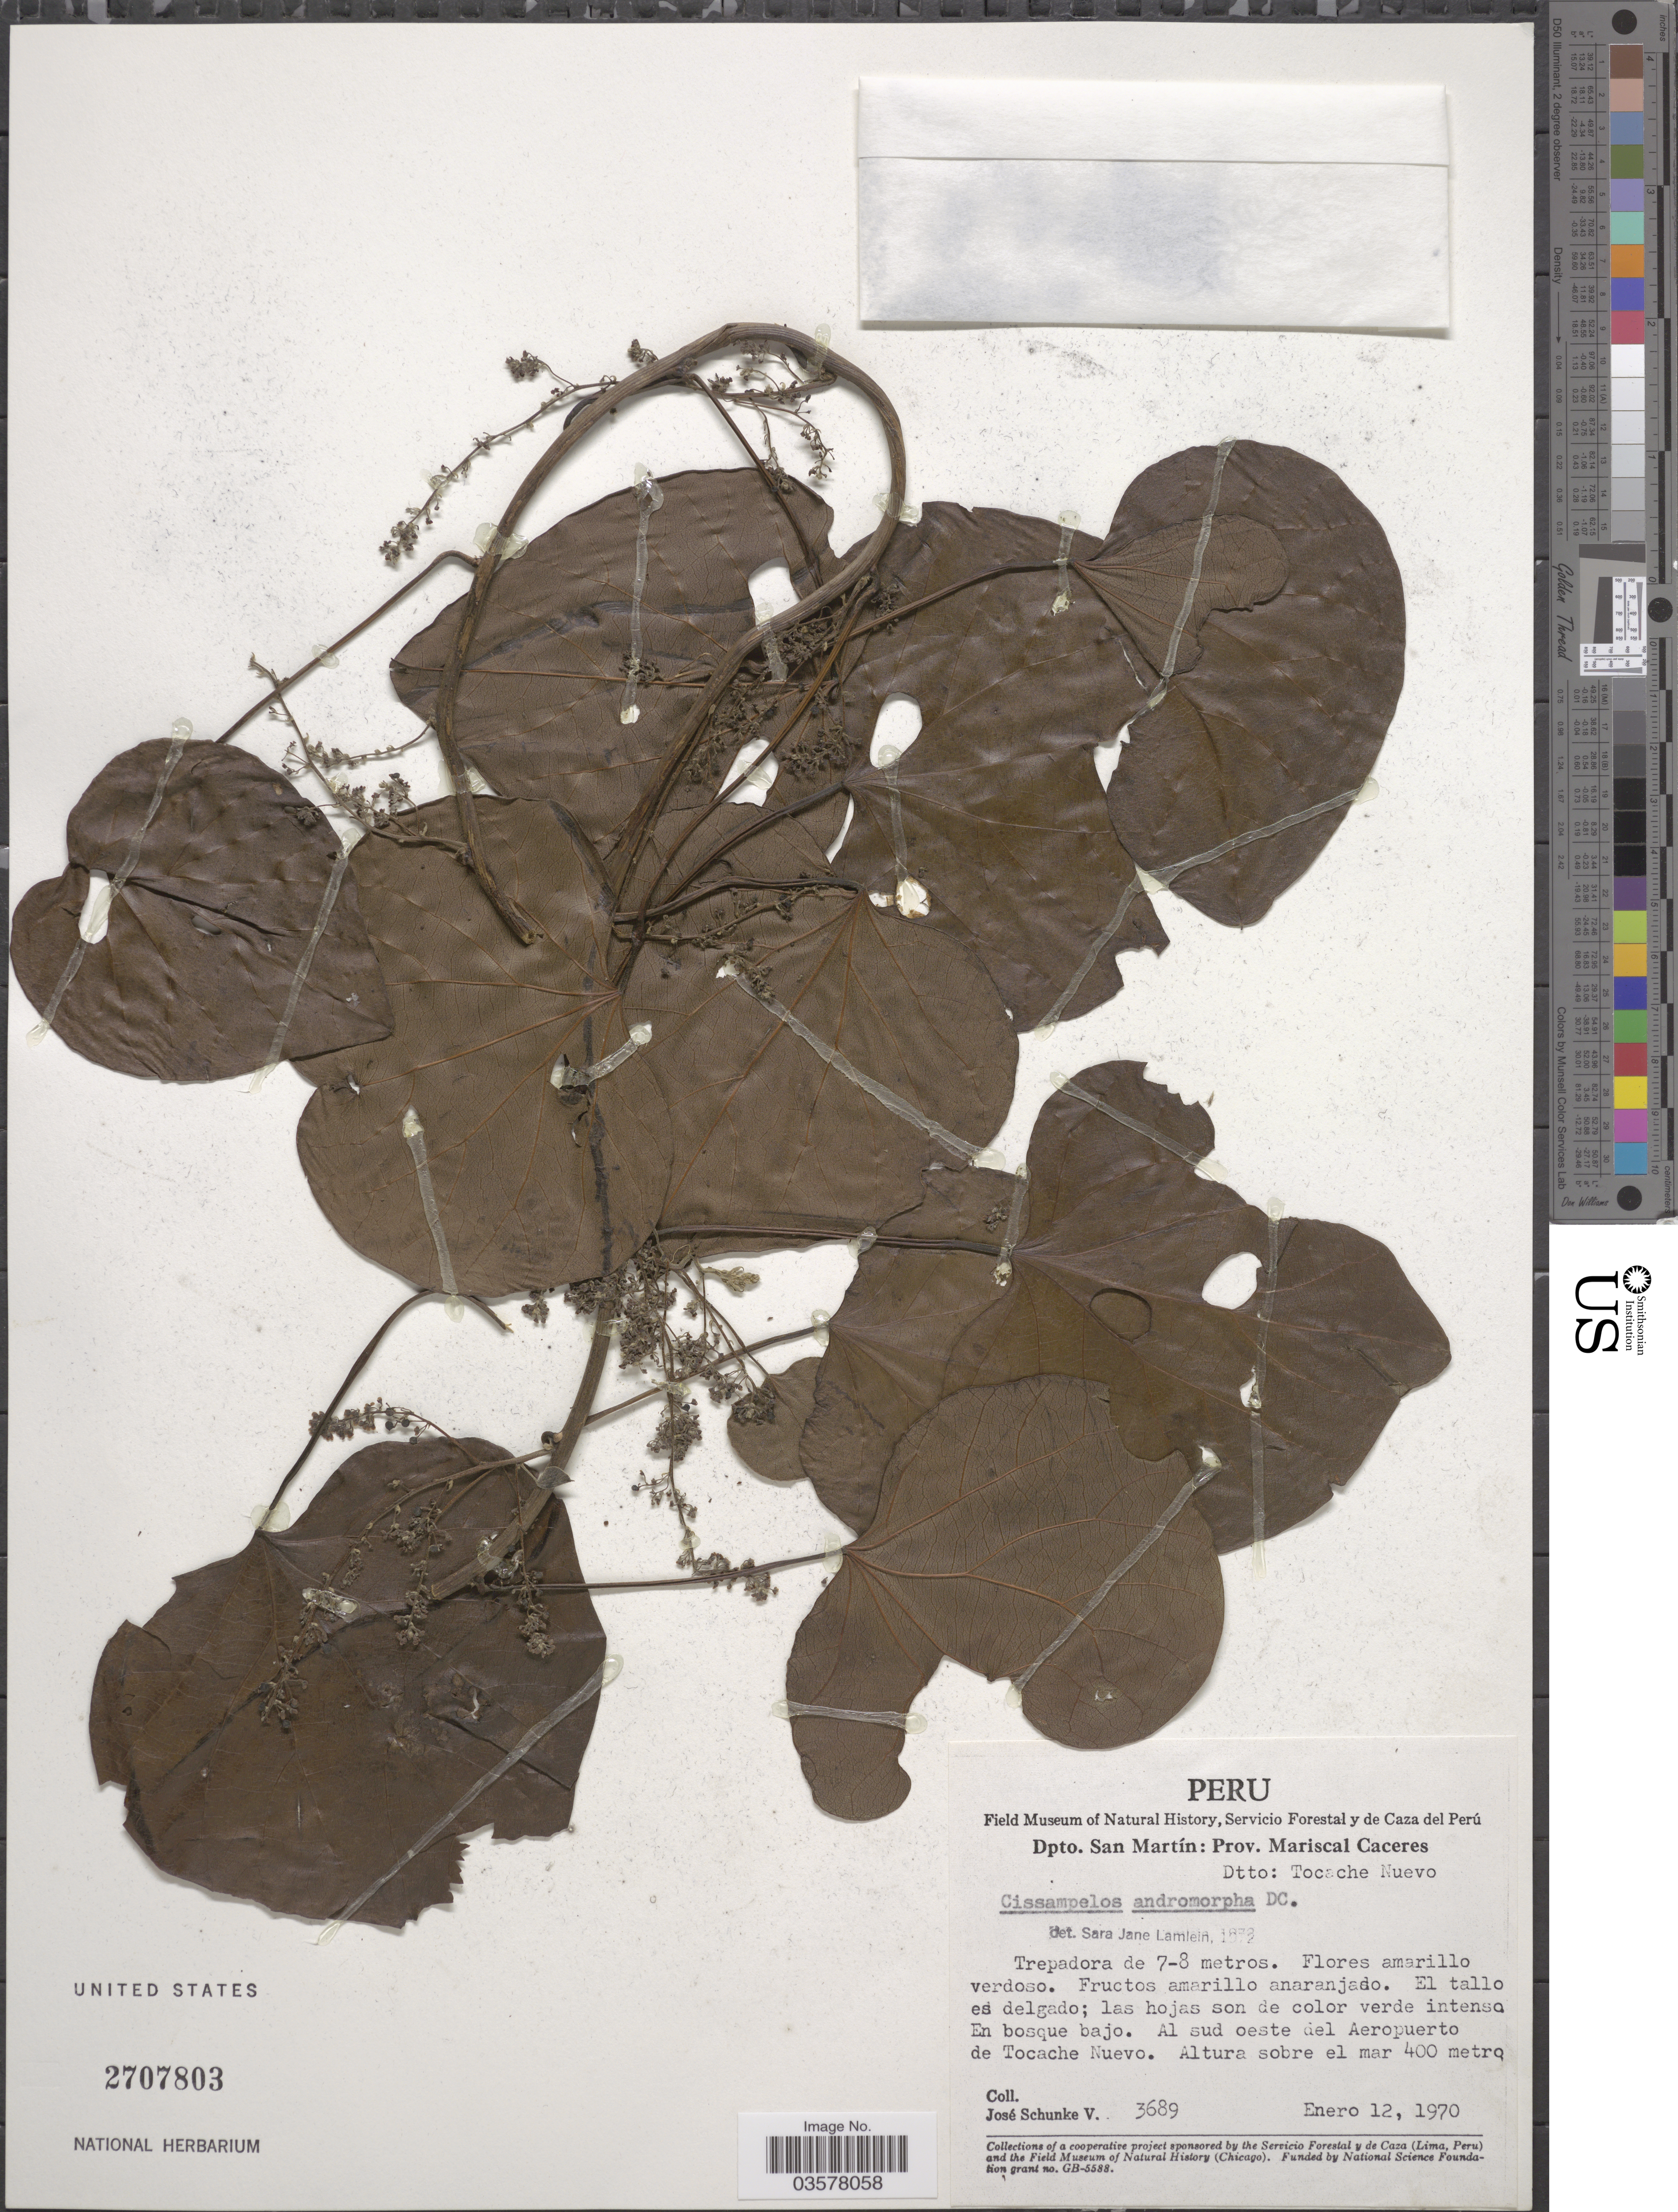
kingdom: Plantae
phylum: Tracheophyta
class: Magnoliopsida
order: Ranunculales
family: Menispermaceae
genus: Cissampelos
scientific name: Cissampelos andromorpha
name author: DC.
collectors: J. Schunke Vigo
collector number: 3689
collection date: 1970-01-12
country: Peru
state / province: San Martín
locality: Dpto. San Martín: Prov. Mariscal Caceres. Dtto: Tocache Nuevo. Al sud oeste del Aeropuerto de Tocache Nuevo.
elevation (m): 400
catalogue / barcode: US 2707803